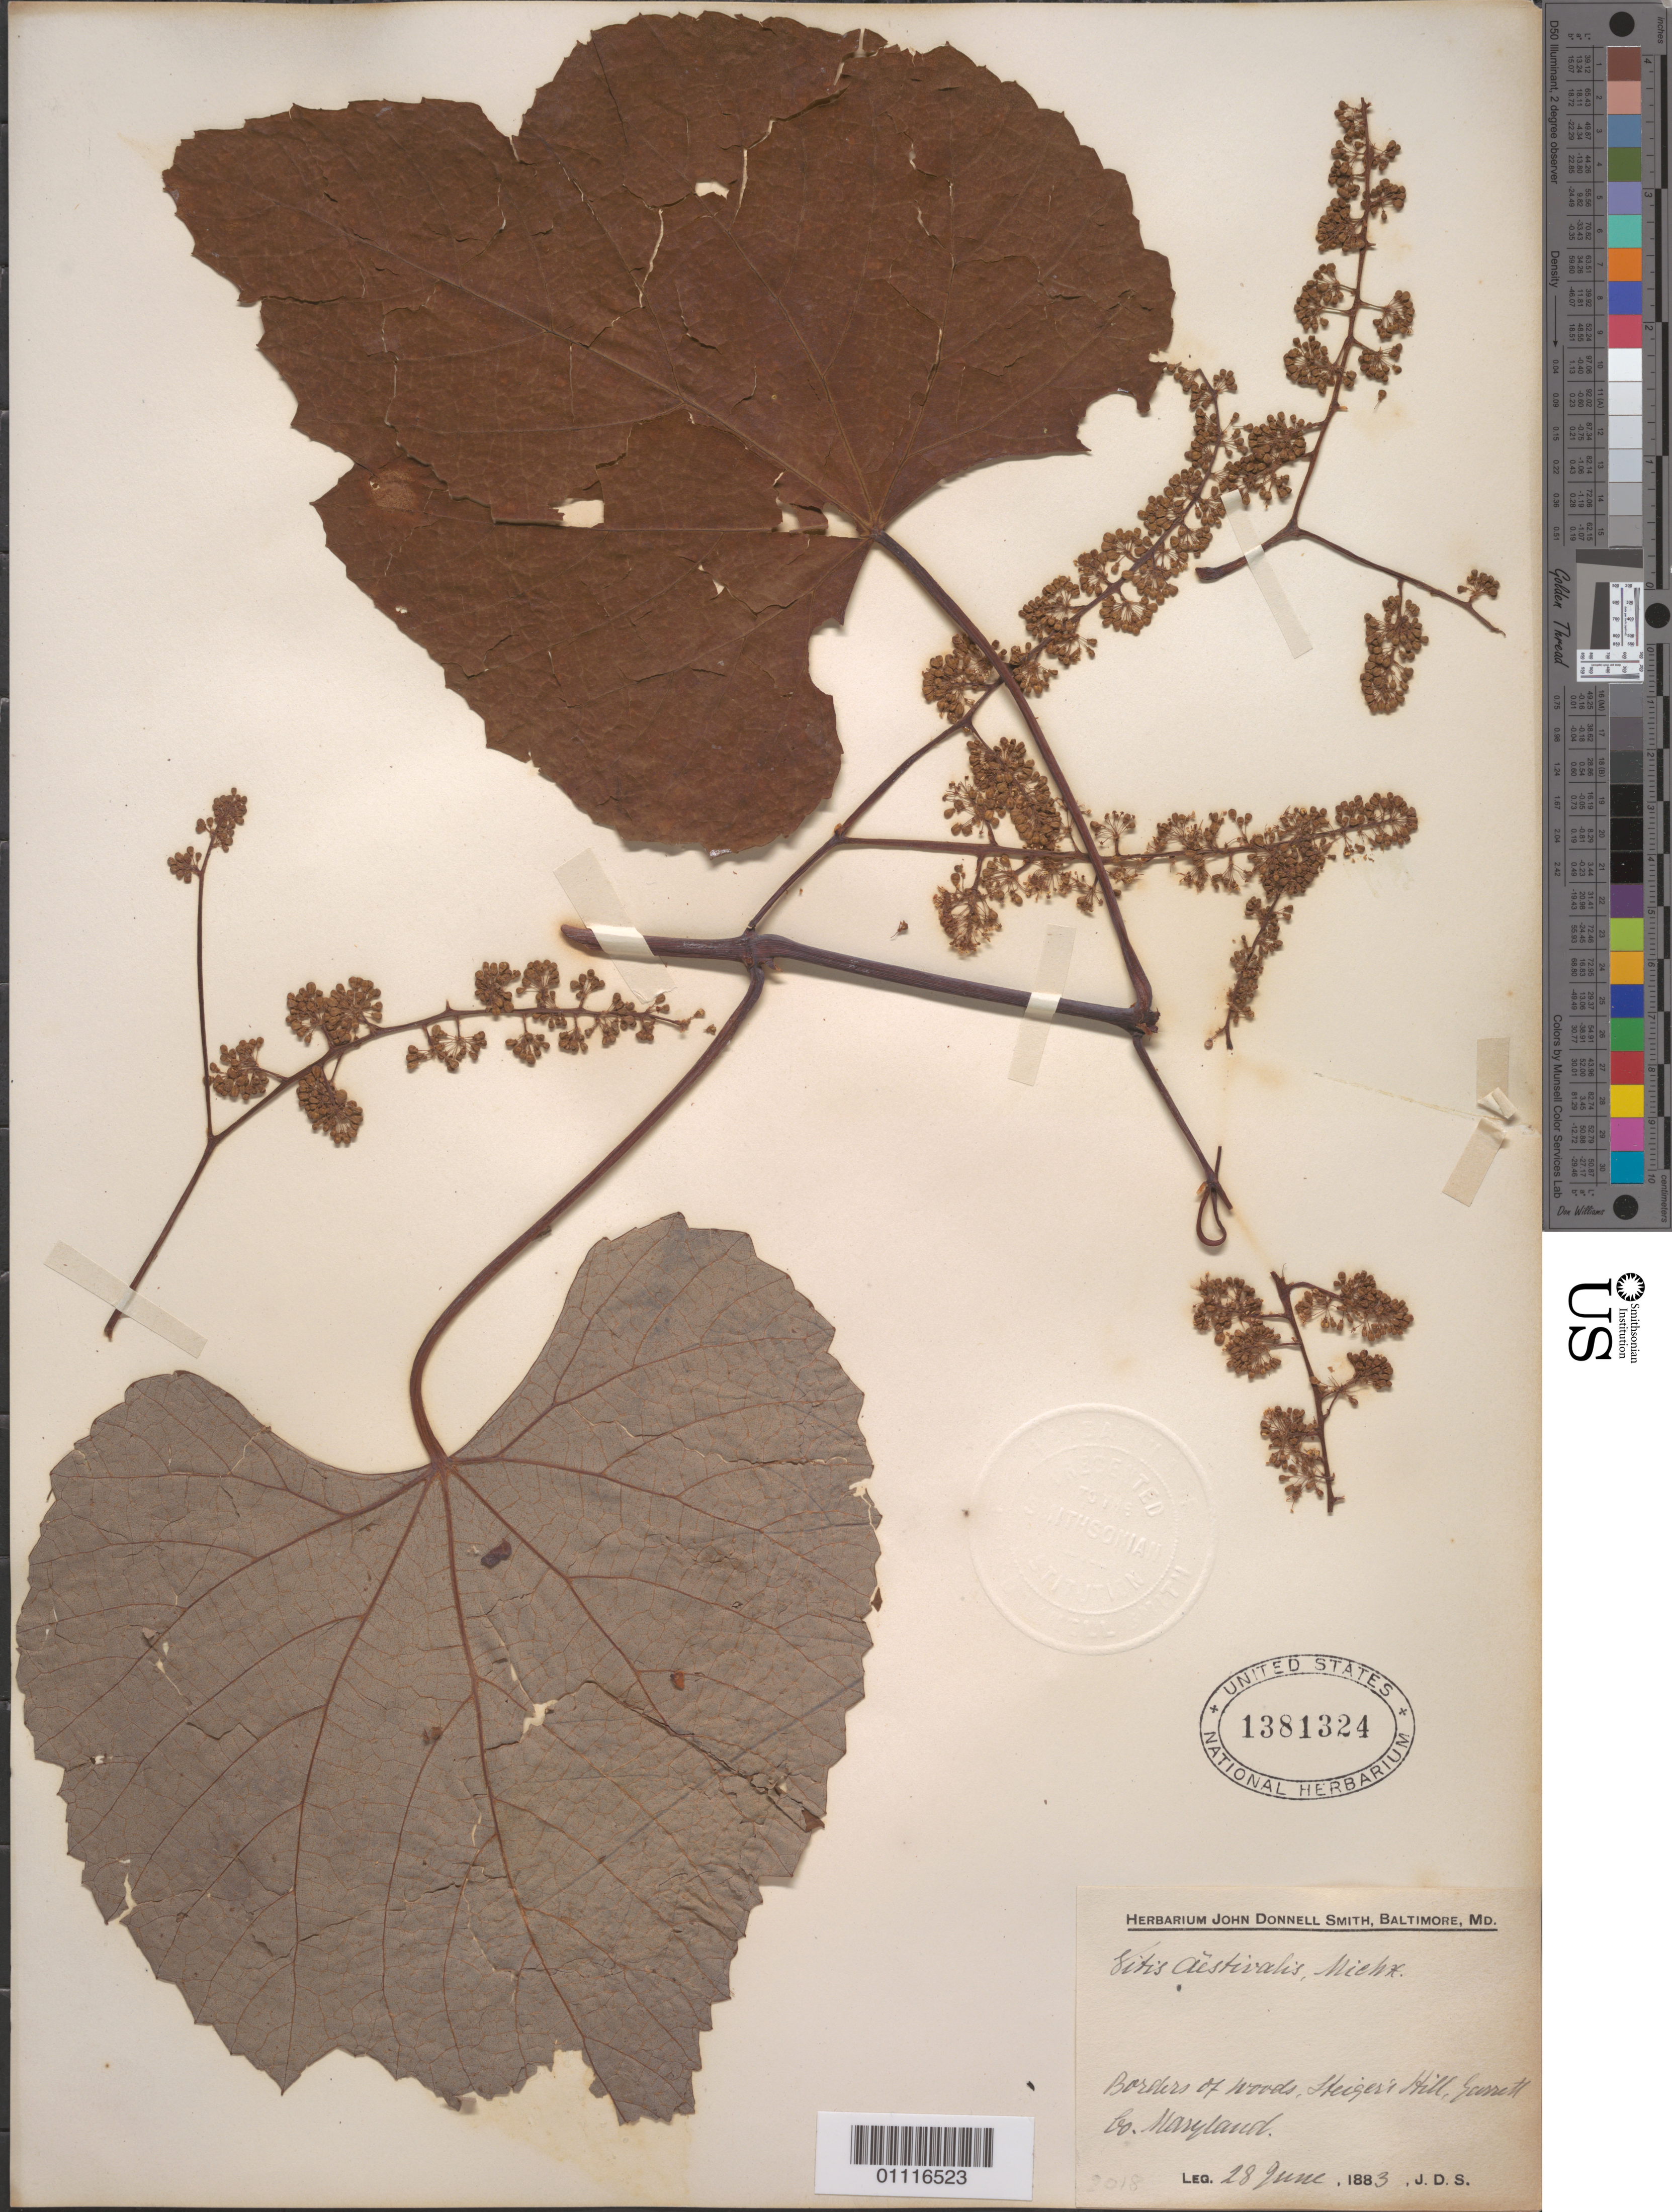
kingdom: Plantae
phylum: Tracheophyta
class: Magnoliopsida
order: Vitales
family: Vitaceae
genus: Vitis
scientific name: Vitis aestivalis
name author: Michx.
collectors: J. Donnell Smith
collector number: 2018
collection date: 1883-06-28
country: United States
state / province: Maryland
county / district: Garrett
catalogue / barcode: US 1381324